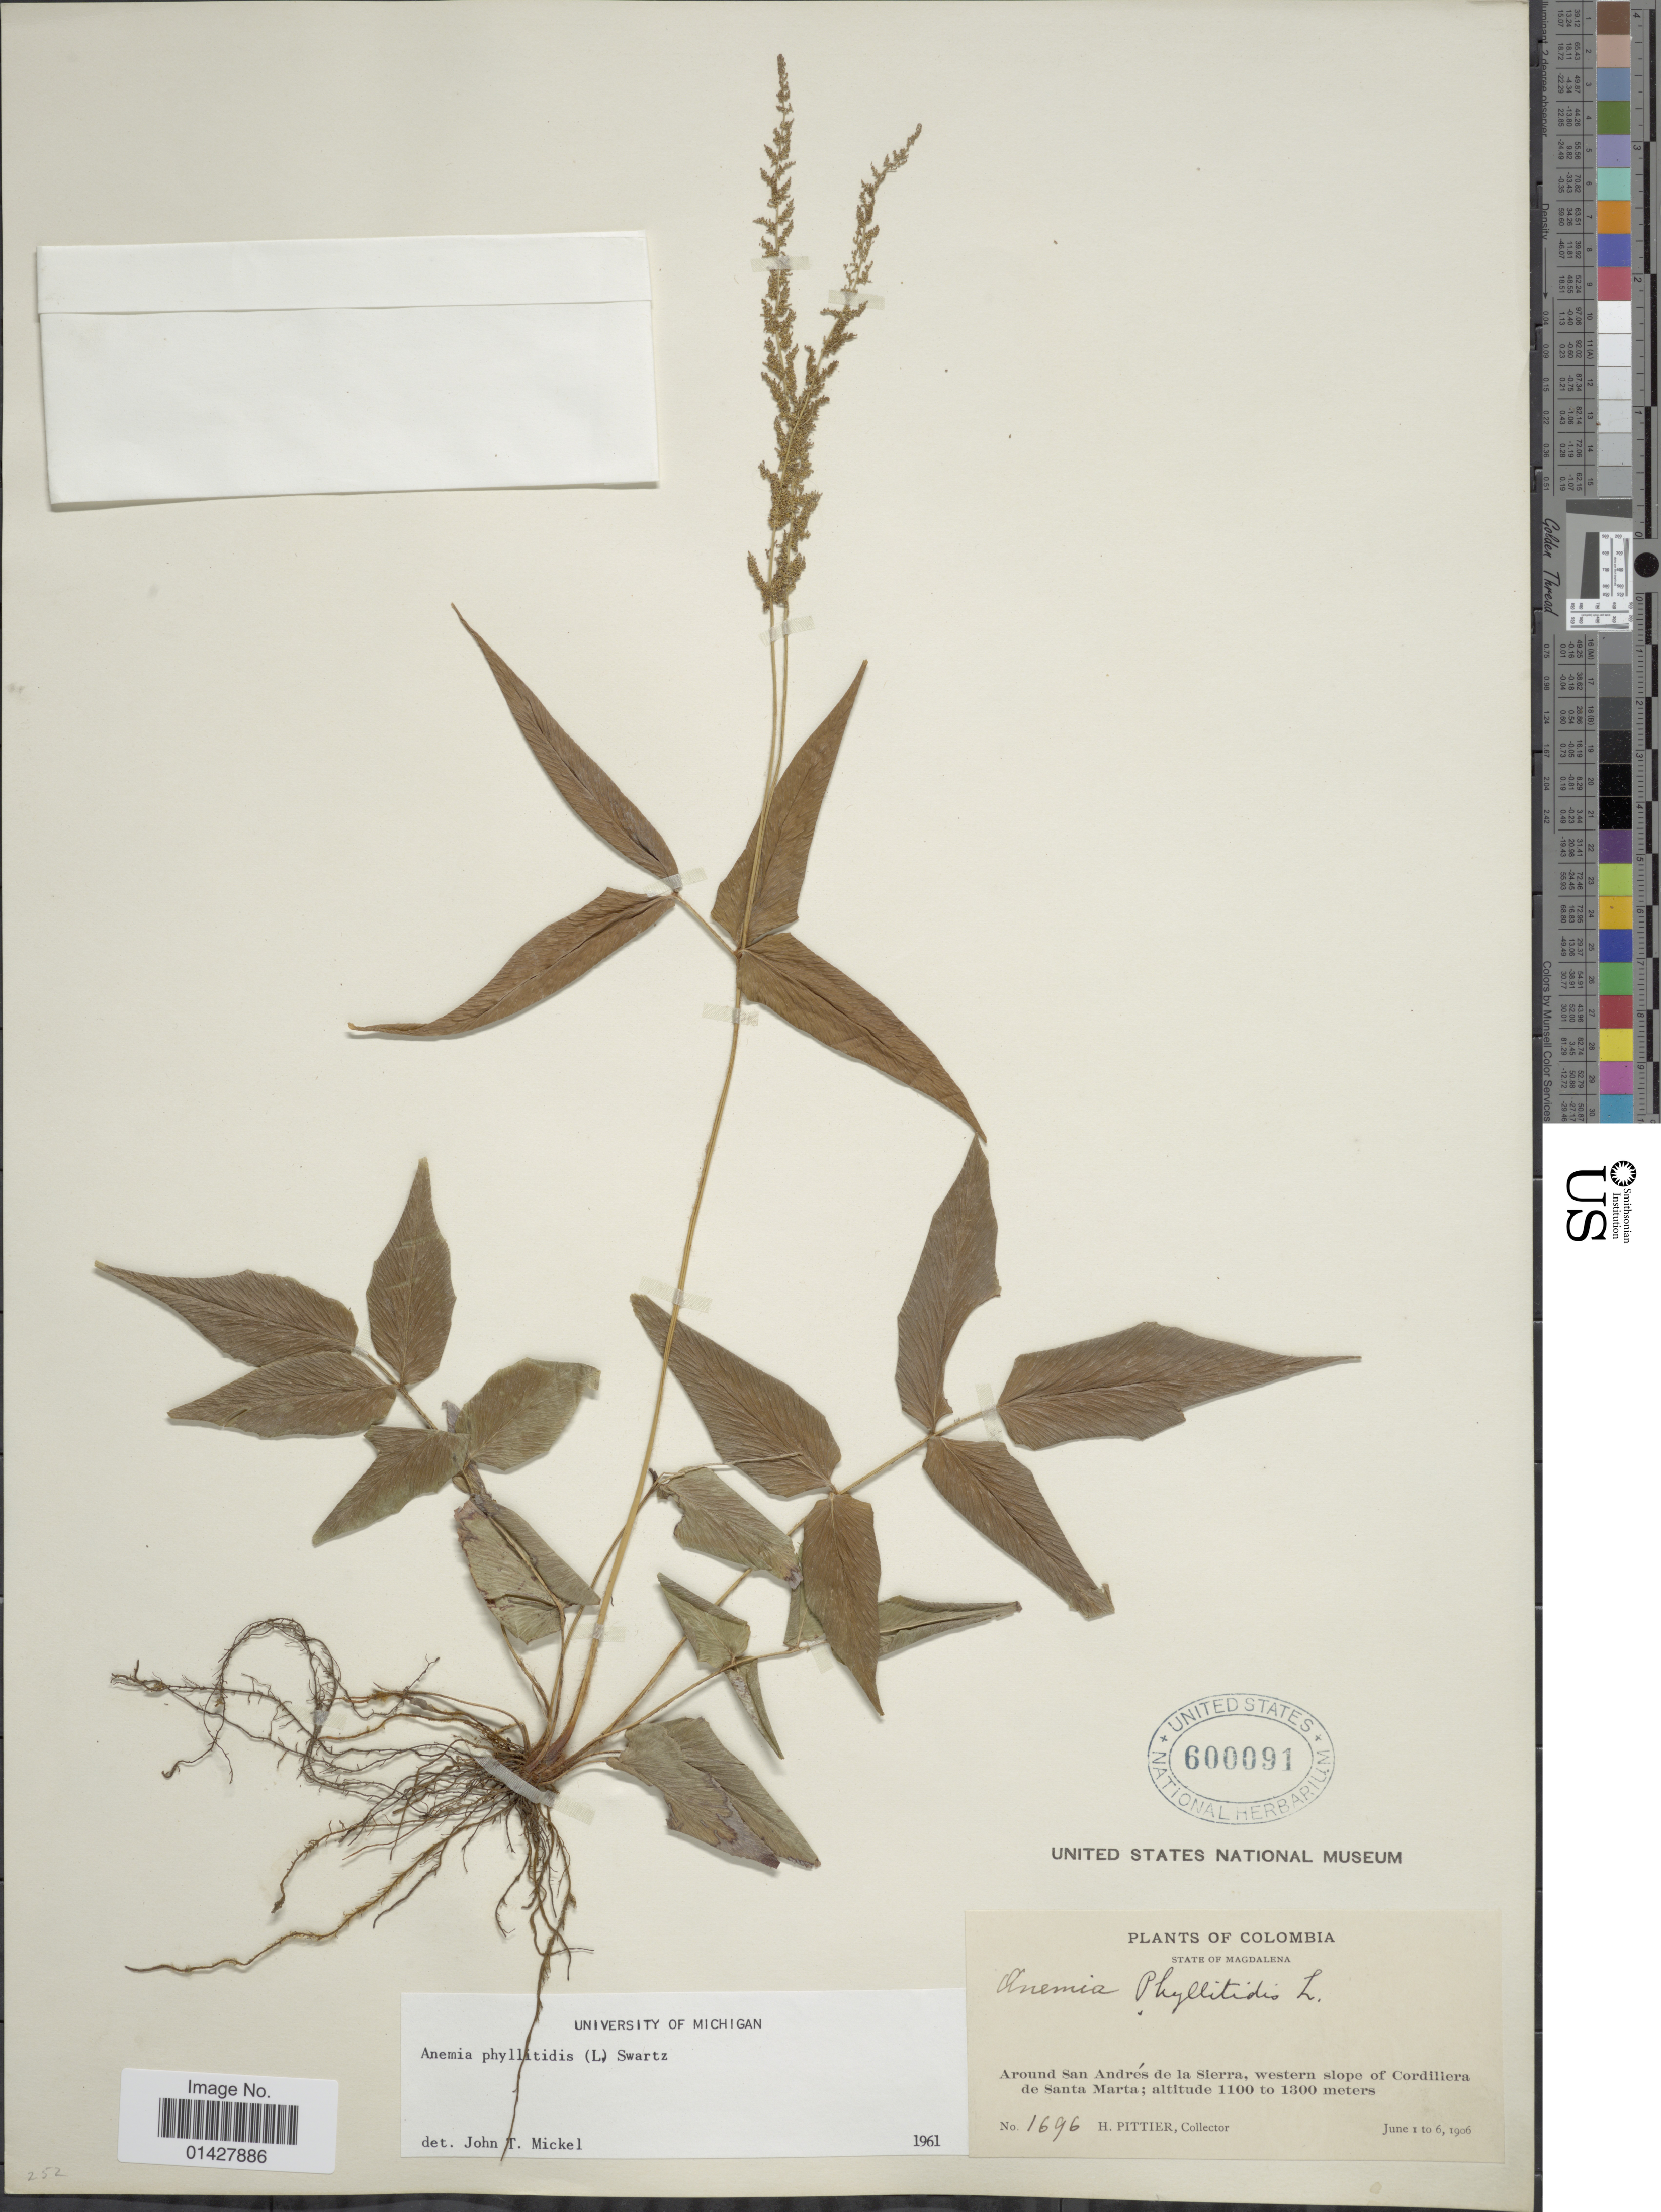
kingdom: Plantae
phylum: Tracheophyta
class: Polypodiopsida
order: Schizaeales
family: Anemiaceae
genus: Anemia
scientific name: Anemia phyllitidis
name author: (L.) Sw.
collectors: H. F. Pittier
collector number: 1696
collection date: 1906-06-01/1906-06-06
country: Colombia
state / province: Magdalena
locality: Around San Andrés de la Sierra, western slope of Cordillera de Santa Marta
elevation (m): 1100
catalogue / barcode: US 600091